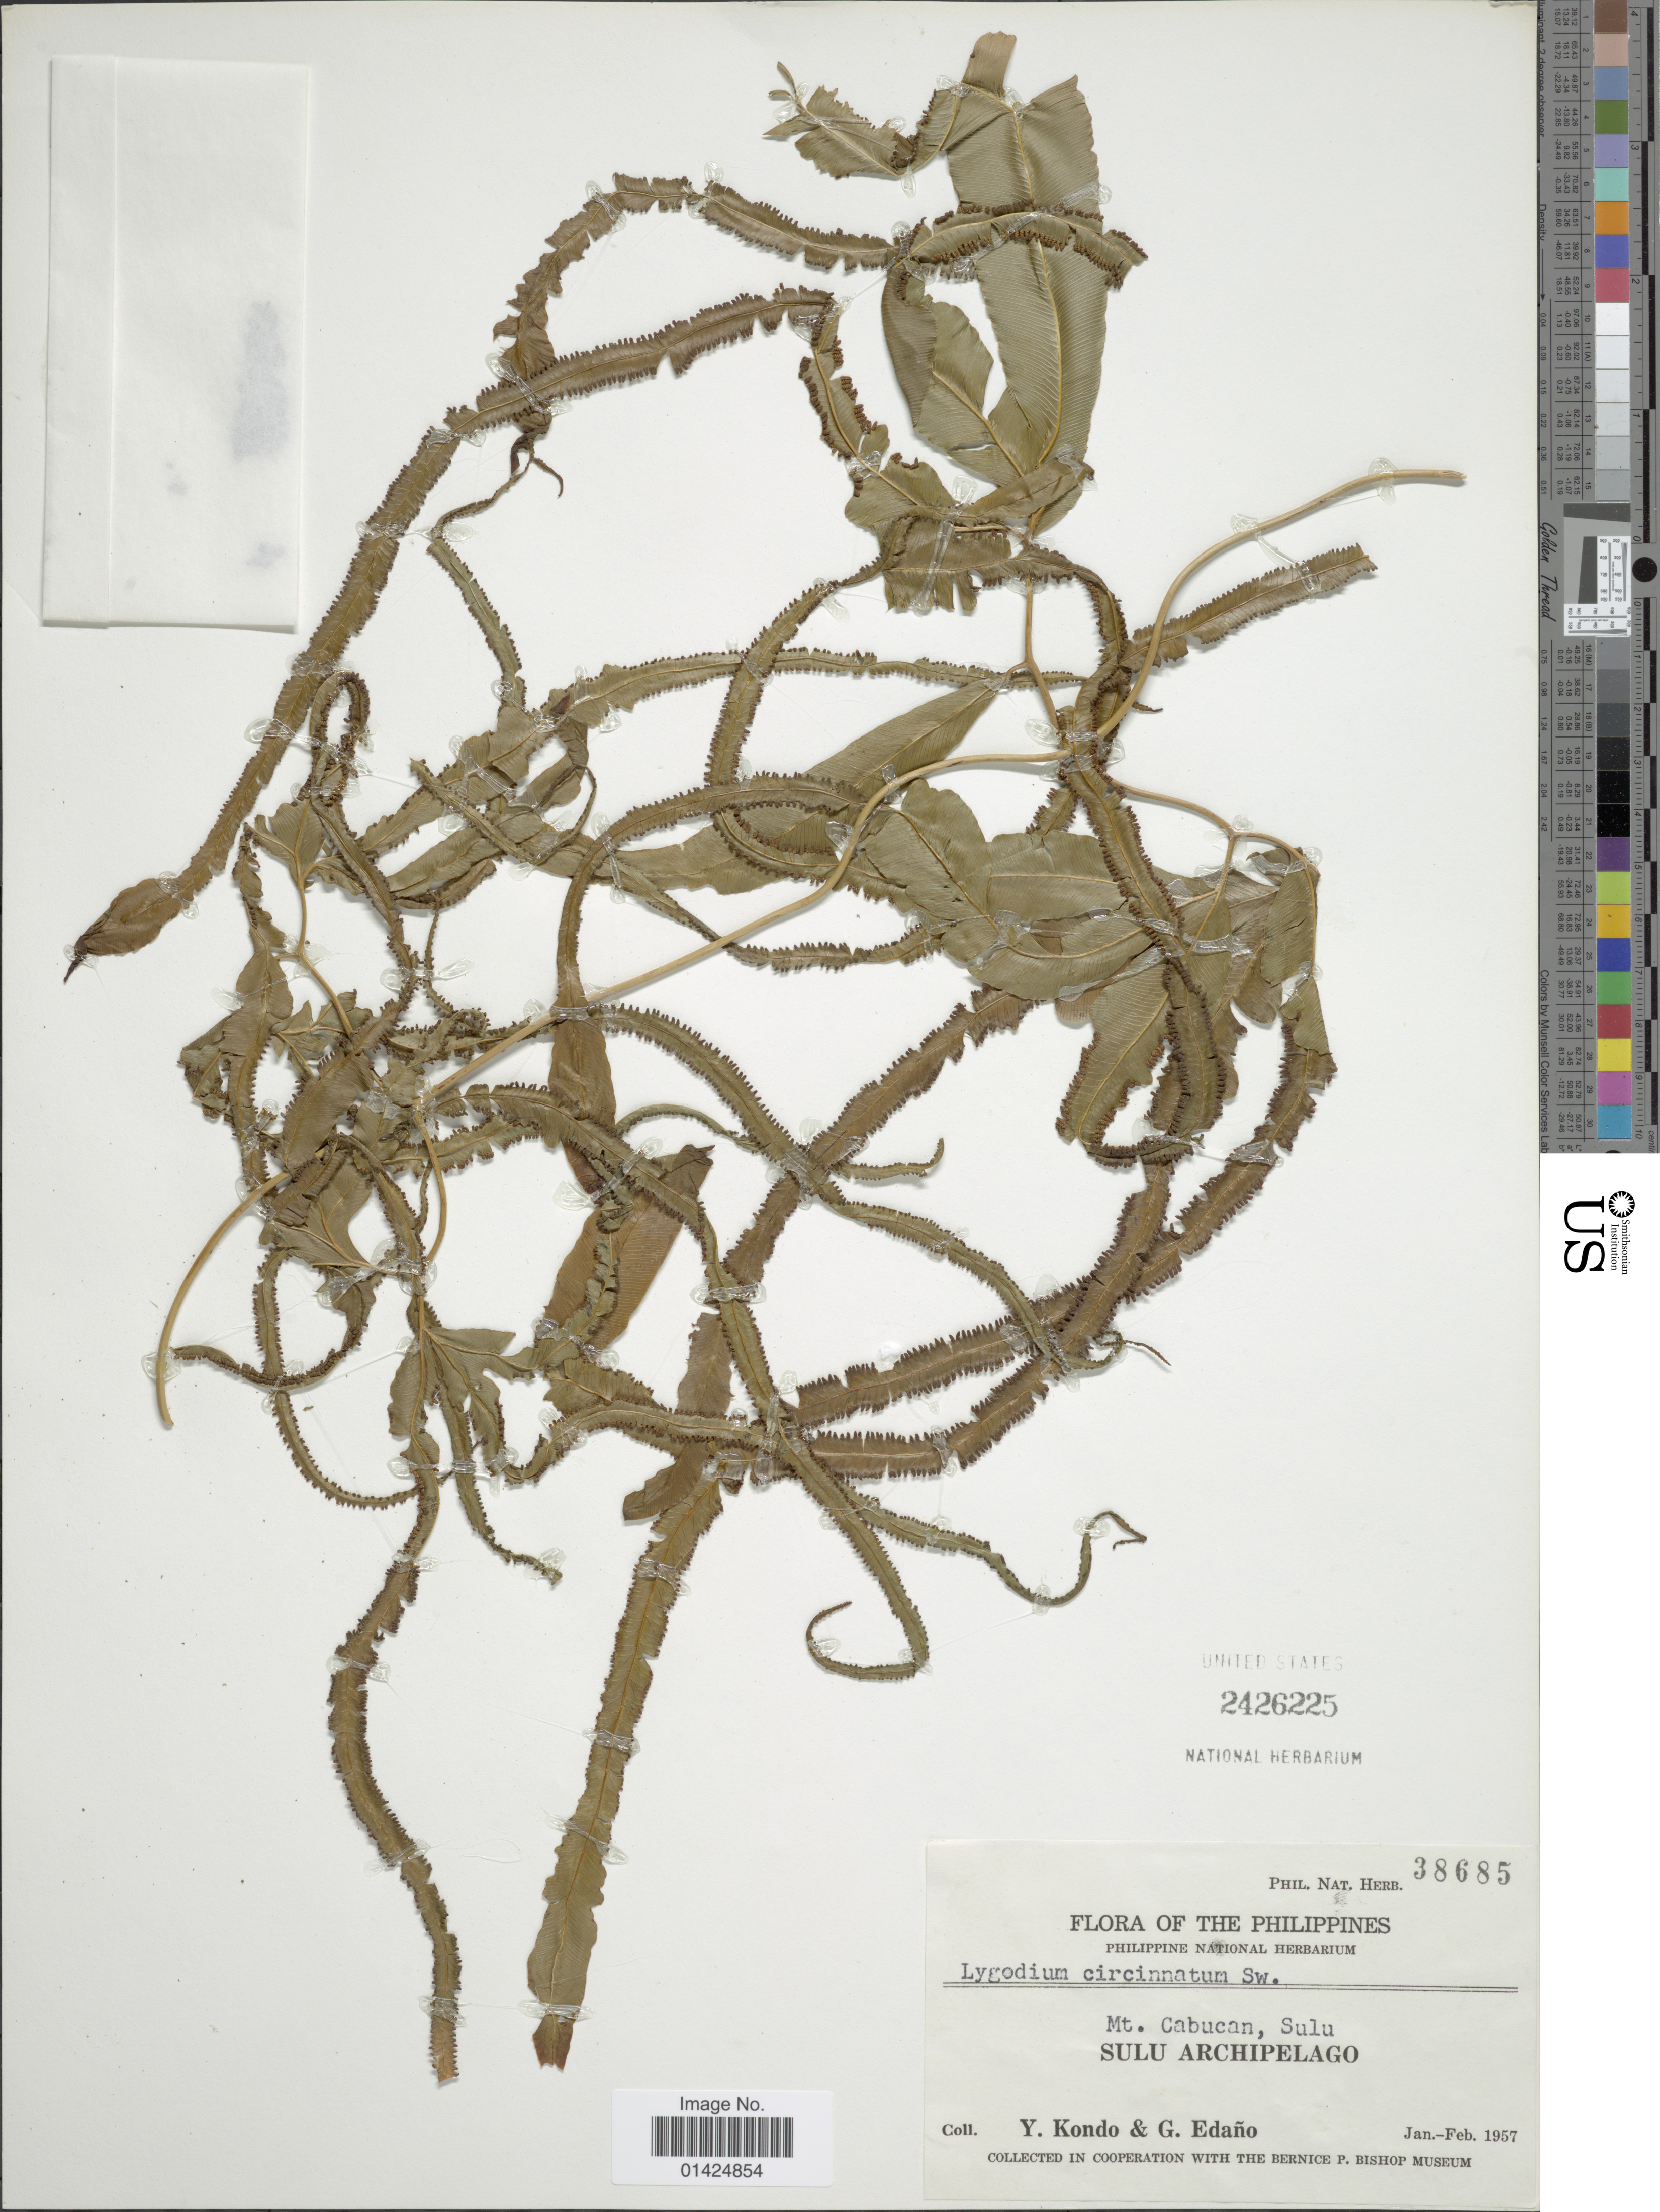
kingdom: Plantae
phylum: Tracheophyta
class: Polypodiopsida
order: Schizaeales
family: Lygodiaceae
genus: Lygodium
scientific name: Lygodium circinnatum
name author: (Burm. f.) Sw.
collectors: Y. Kondo & G. Edaño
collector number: Phil. Nat. Herb. 38685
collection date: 1957-01/1957-02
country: Philippines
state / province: Muslim Mindanao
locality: Mt. Cabucan, Sulu. Sulu Archipelago.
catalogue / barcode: US 2426225